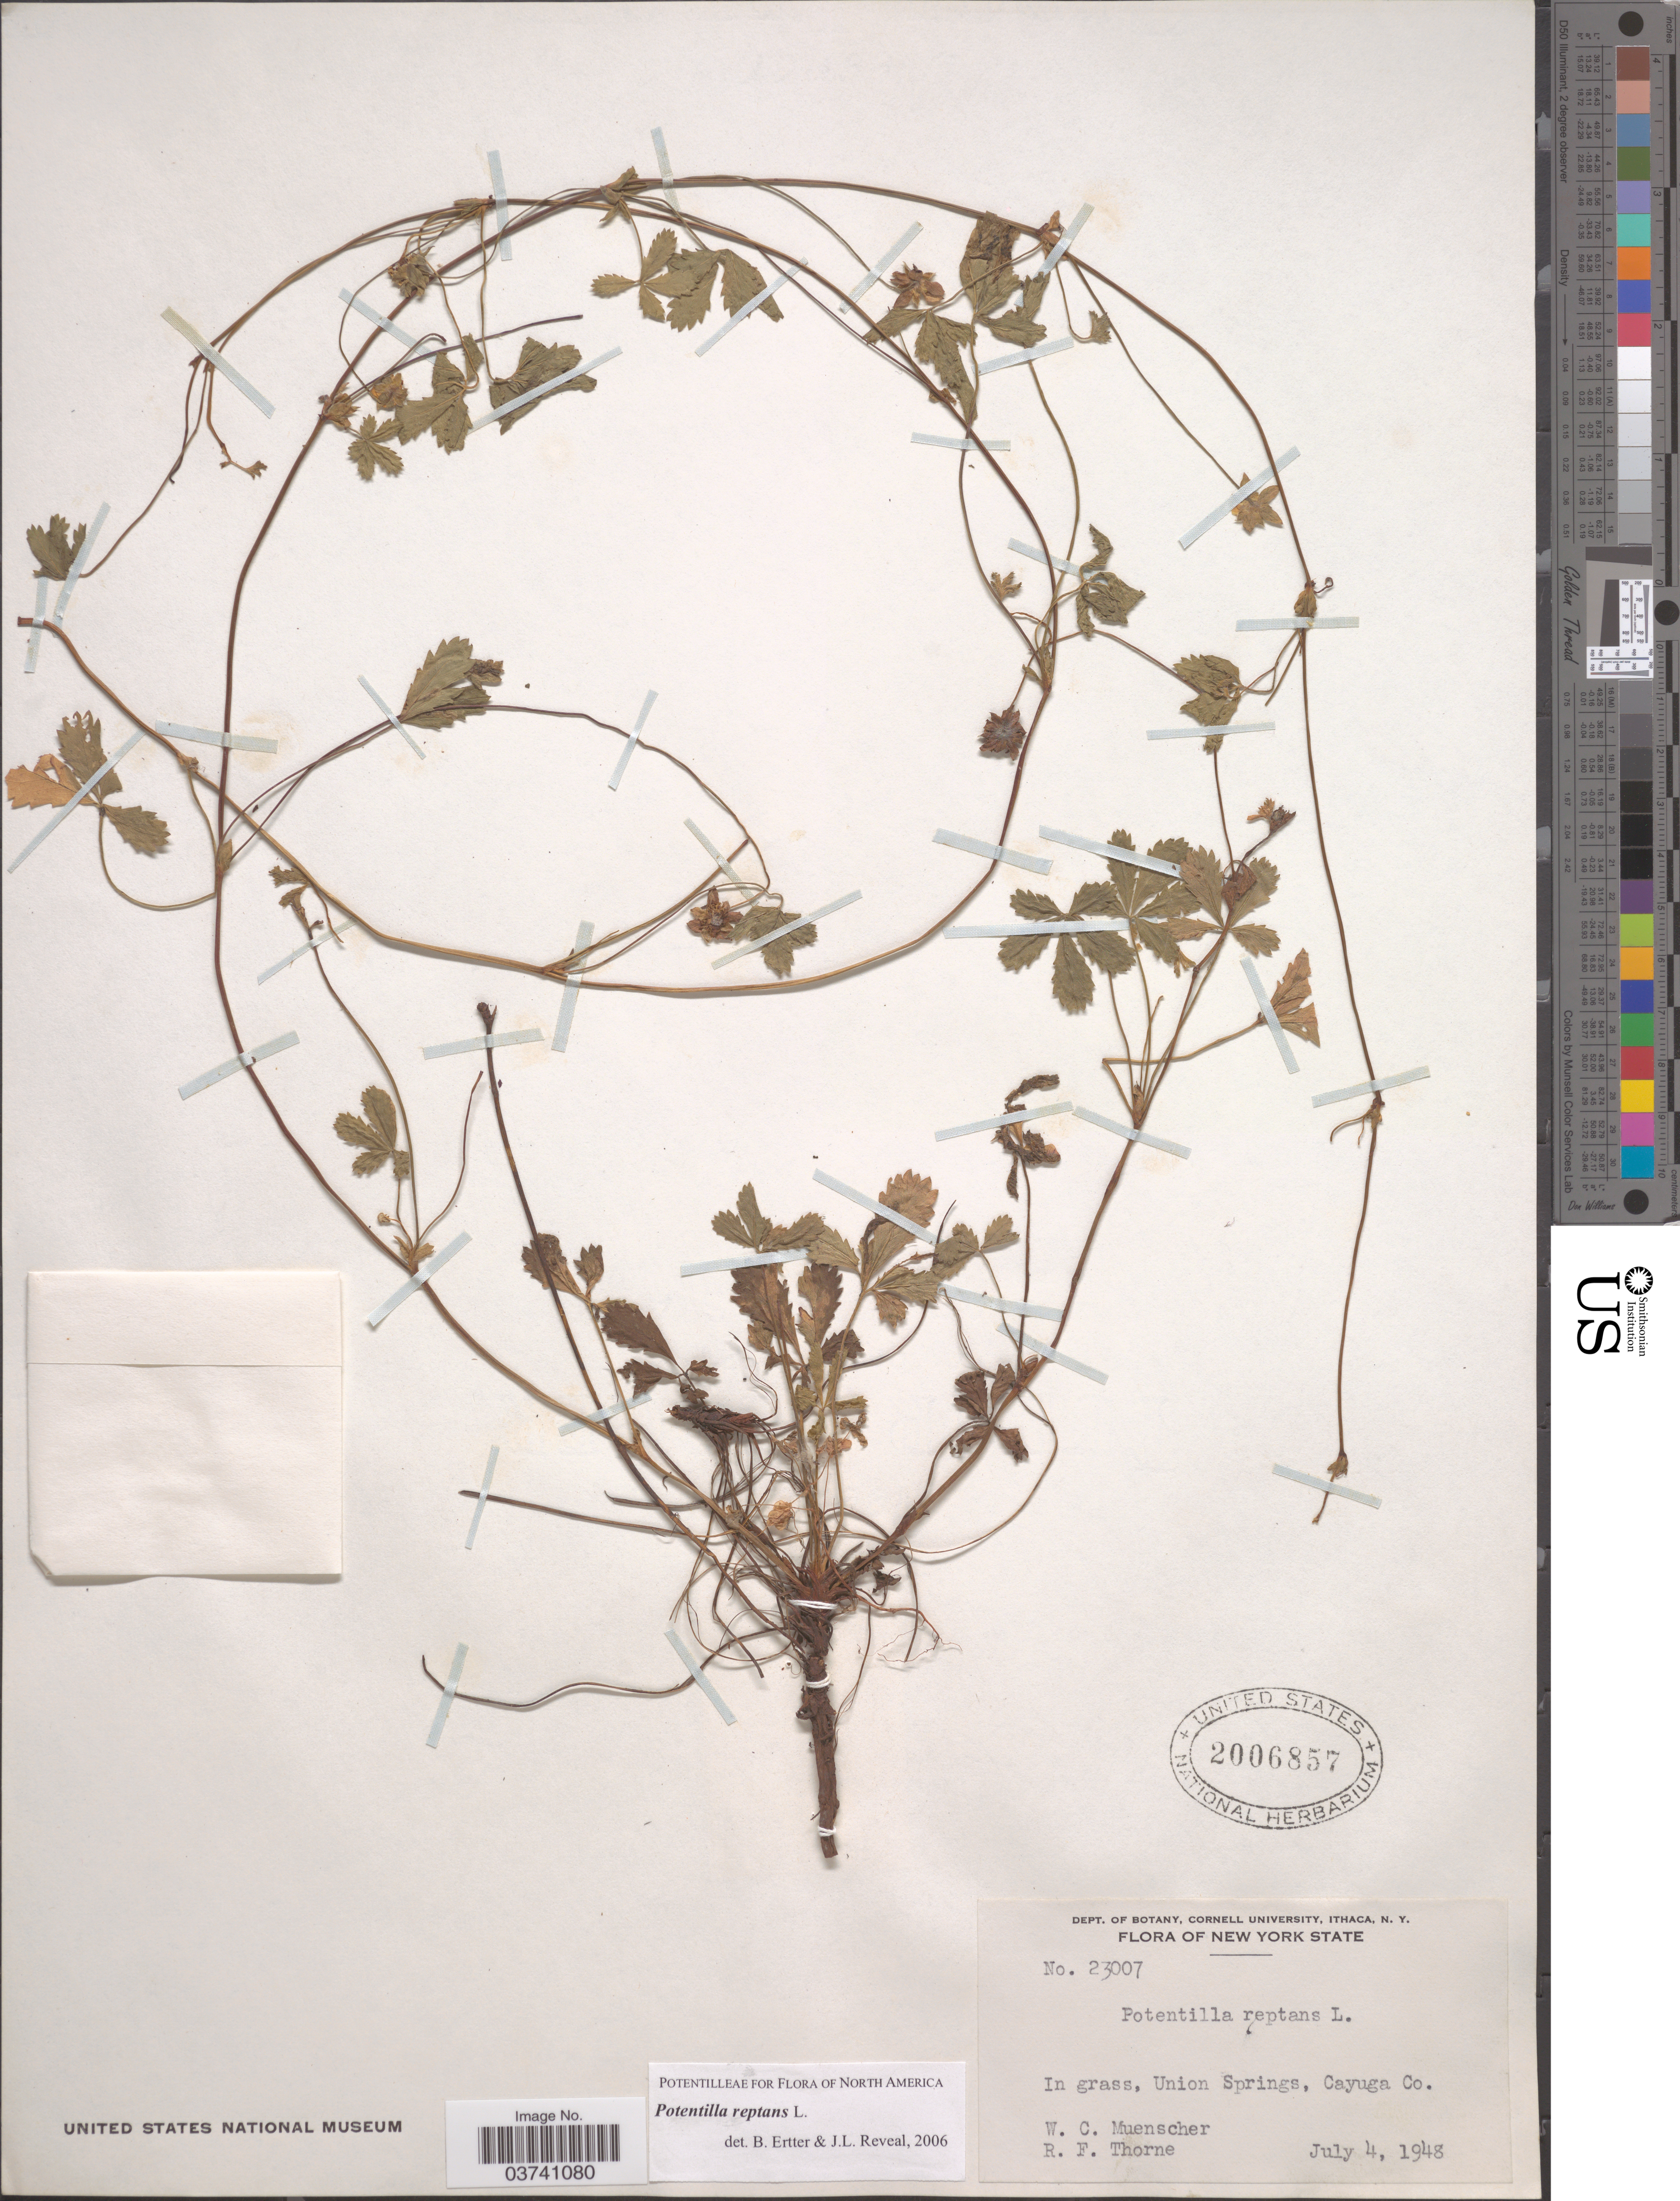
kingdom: Plantae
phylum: Tracheophyta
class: Magnoliopsida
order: Rosales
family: Rosaceae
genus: Potentilla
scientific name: Potentilla reptans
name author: L.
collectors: W. Muenscher & R. Thorne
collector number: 23007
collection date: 1948-07-04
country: United States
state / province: New York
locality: Union Springs, Cayuga Co.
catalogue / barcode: US 2006857